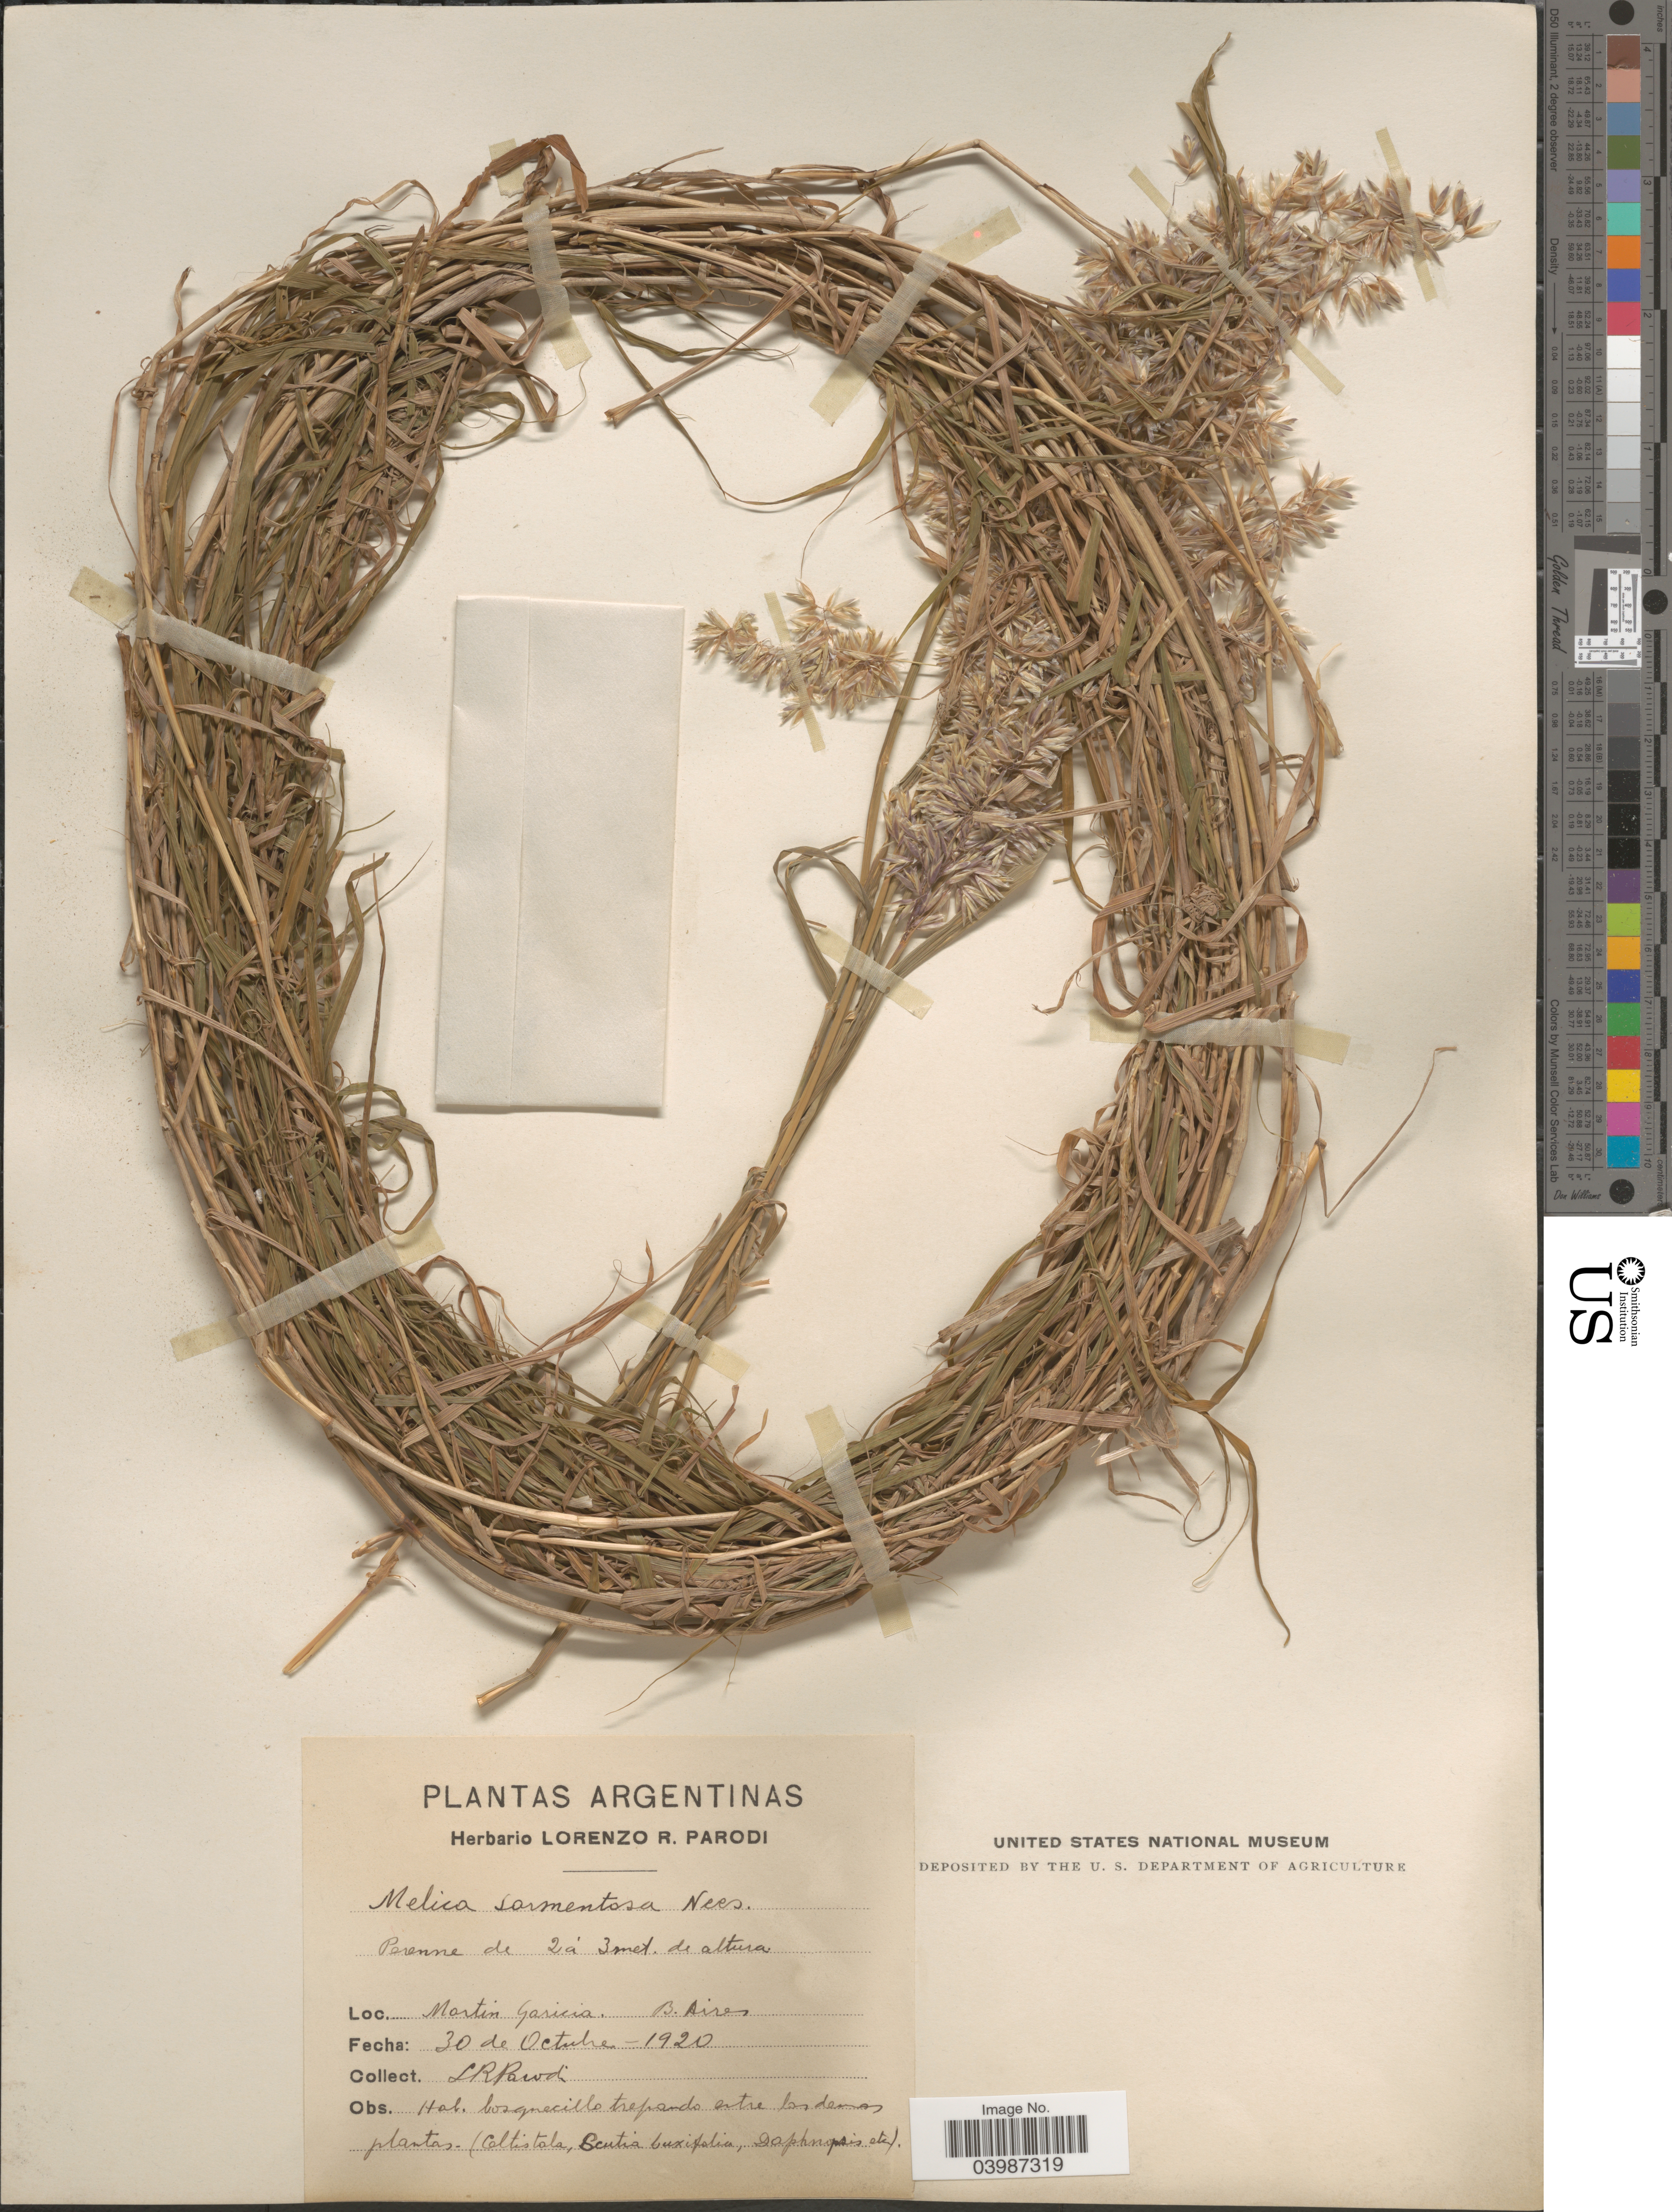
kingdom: Plantae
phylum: Tracheophyta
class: Liliopsida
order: Poales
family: Poaceae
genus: Melica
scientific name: Melica sarmentosa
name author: Nees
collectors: L. R. Parodi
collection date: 1920-10-30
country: Argentina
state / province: Buenos Aires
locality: Martin Garicia.